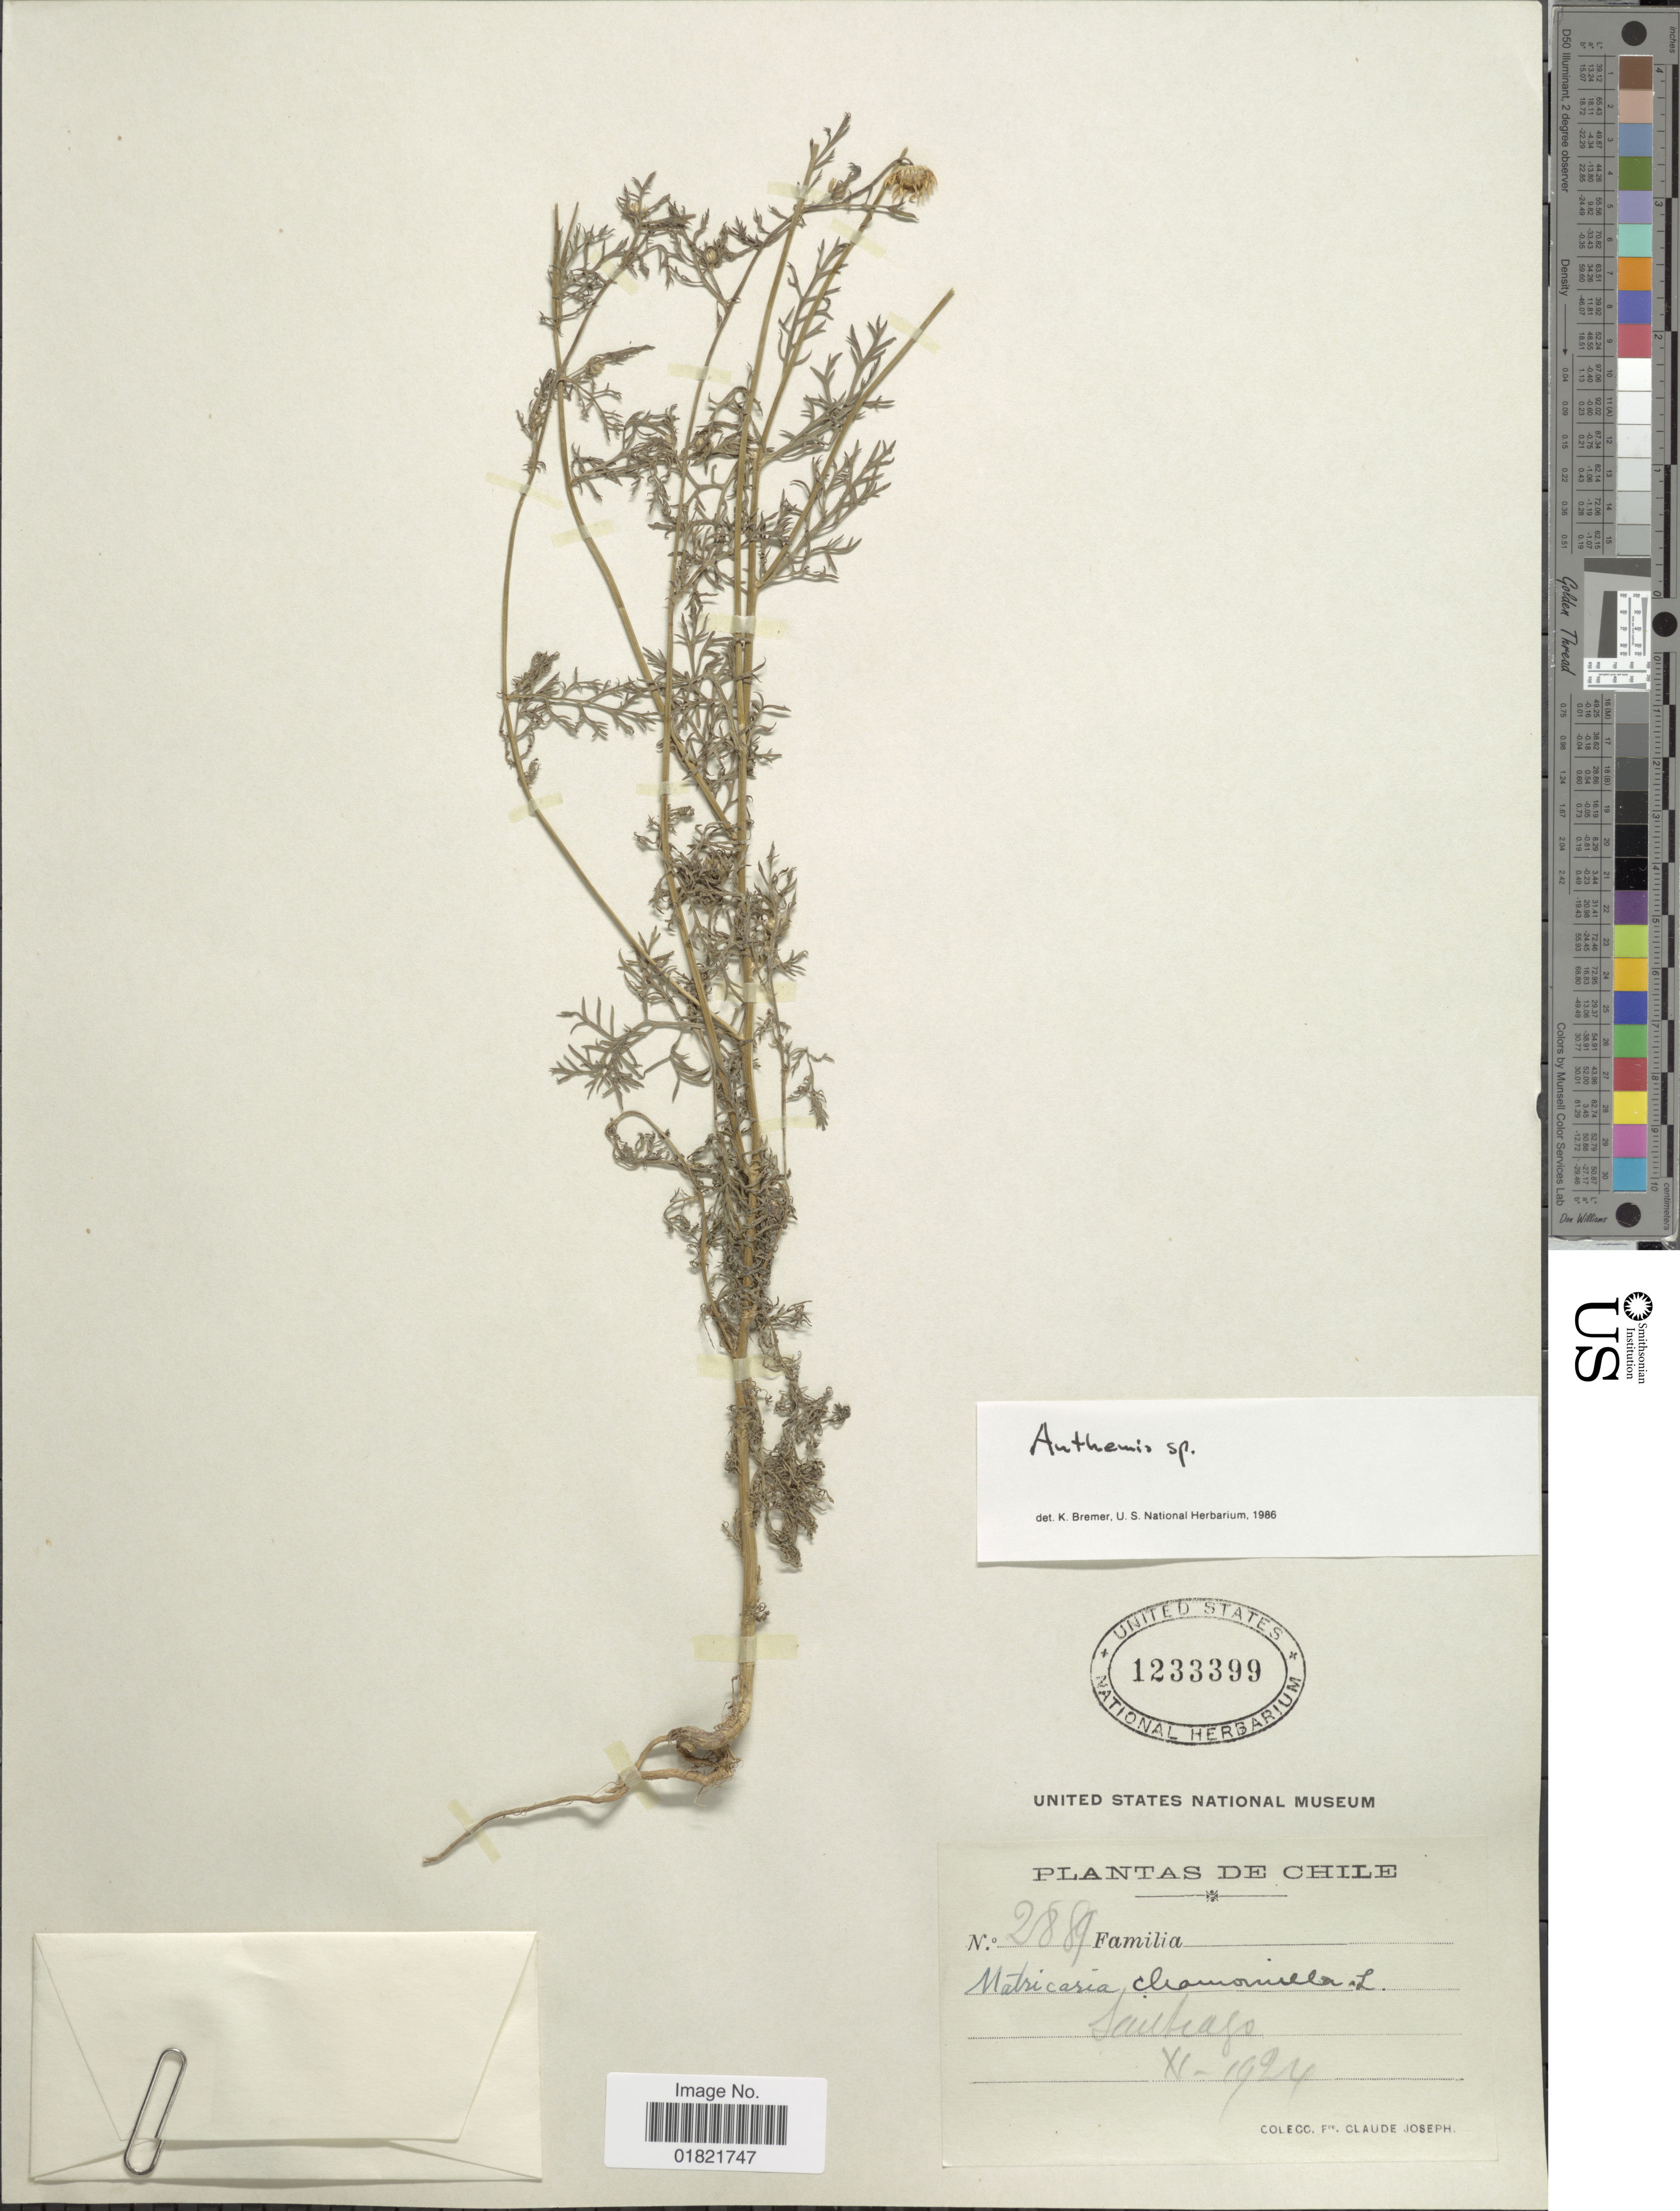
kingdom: Plantae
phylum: Tracheophyta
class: Magnoliopsida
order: Asterales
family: Asteraceae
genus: Anthemis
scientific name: Anthemis sp.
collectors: Frere Claude Joseph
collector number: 2889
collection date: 1924-11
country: Chile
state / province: Región Metropolitana (RM)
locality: Santiago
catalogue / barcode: US 1233399